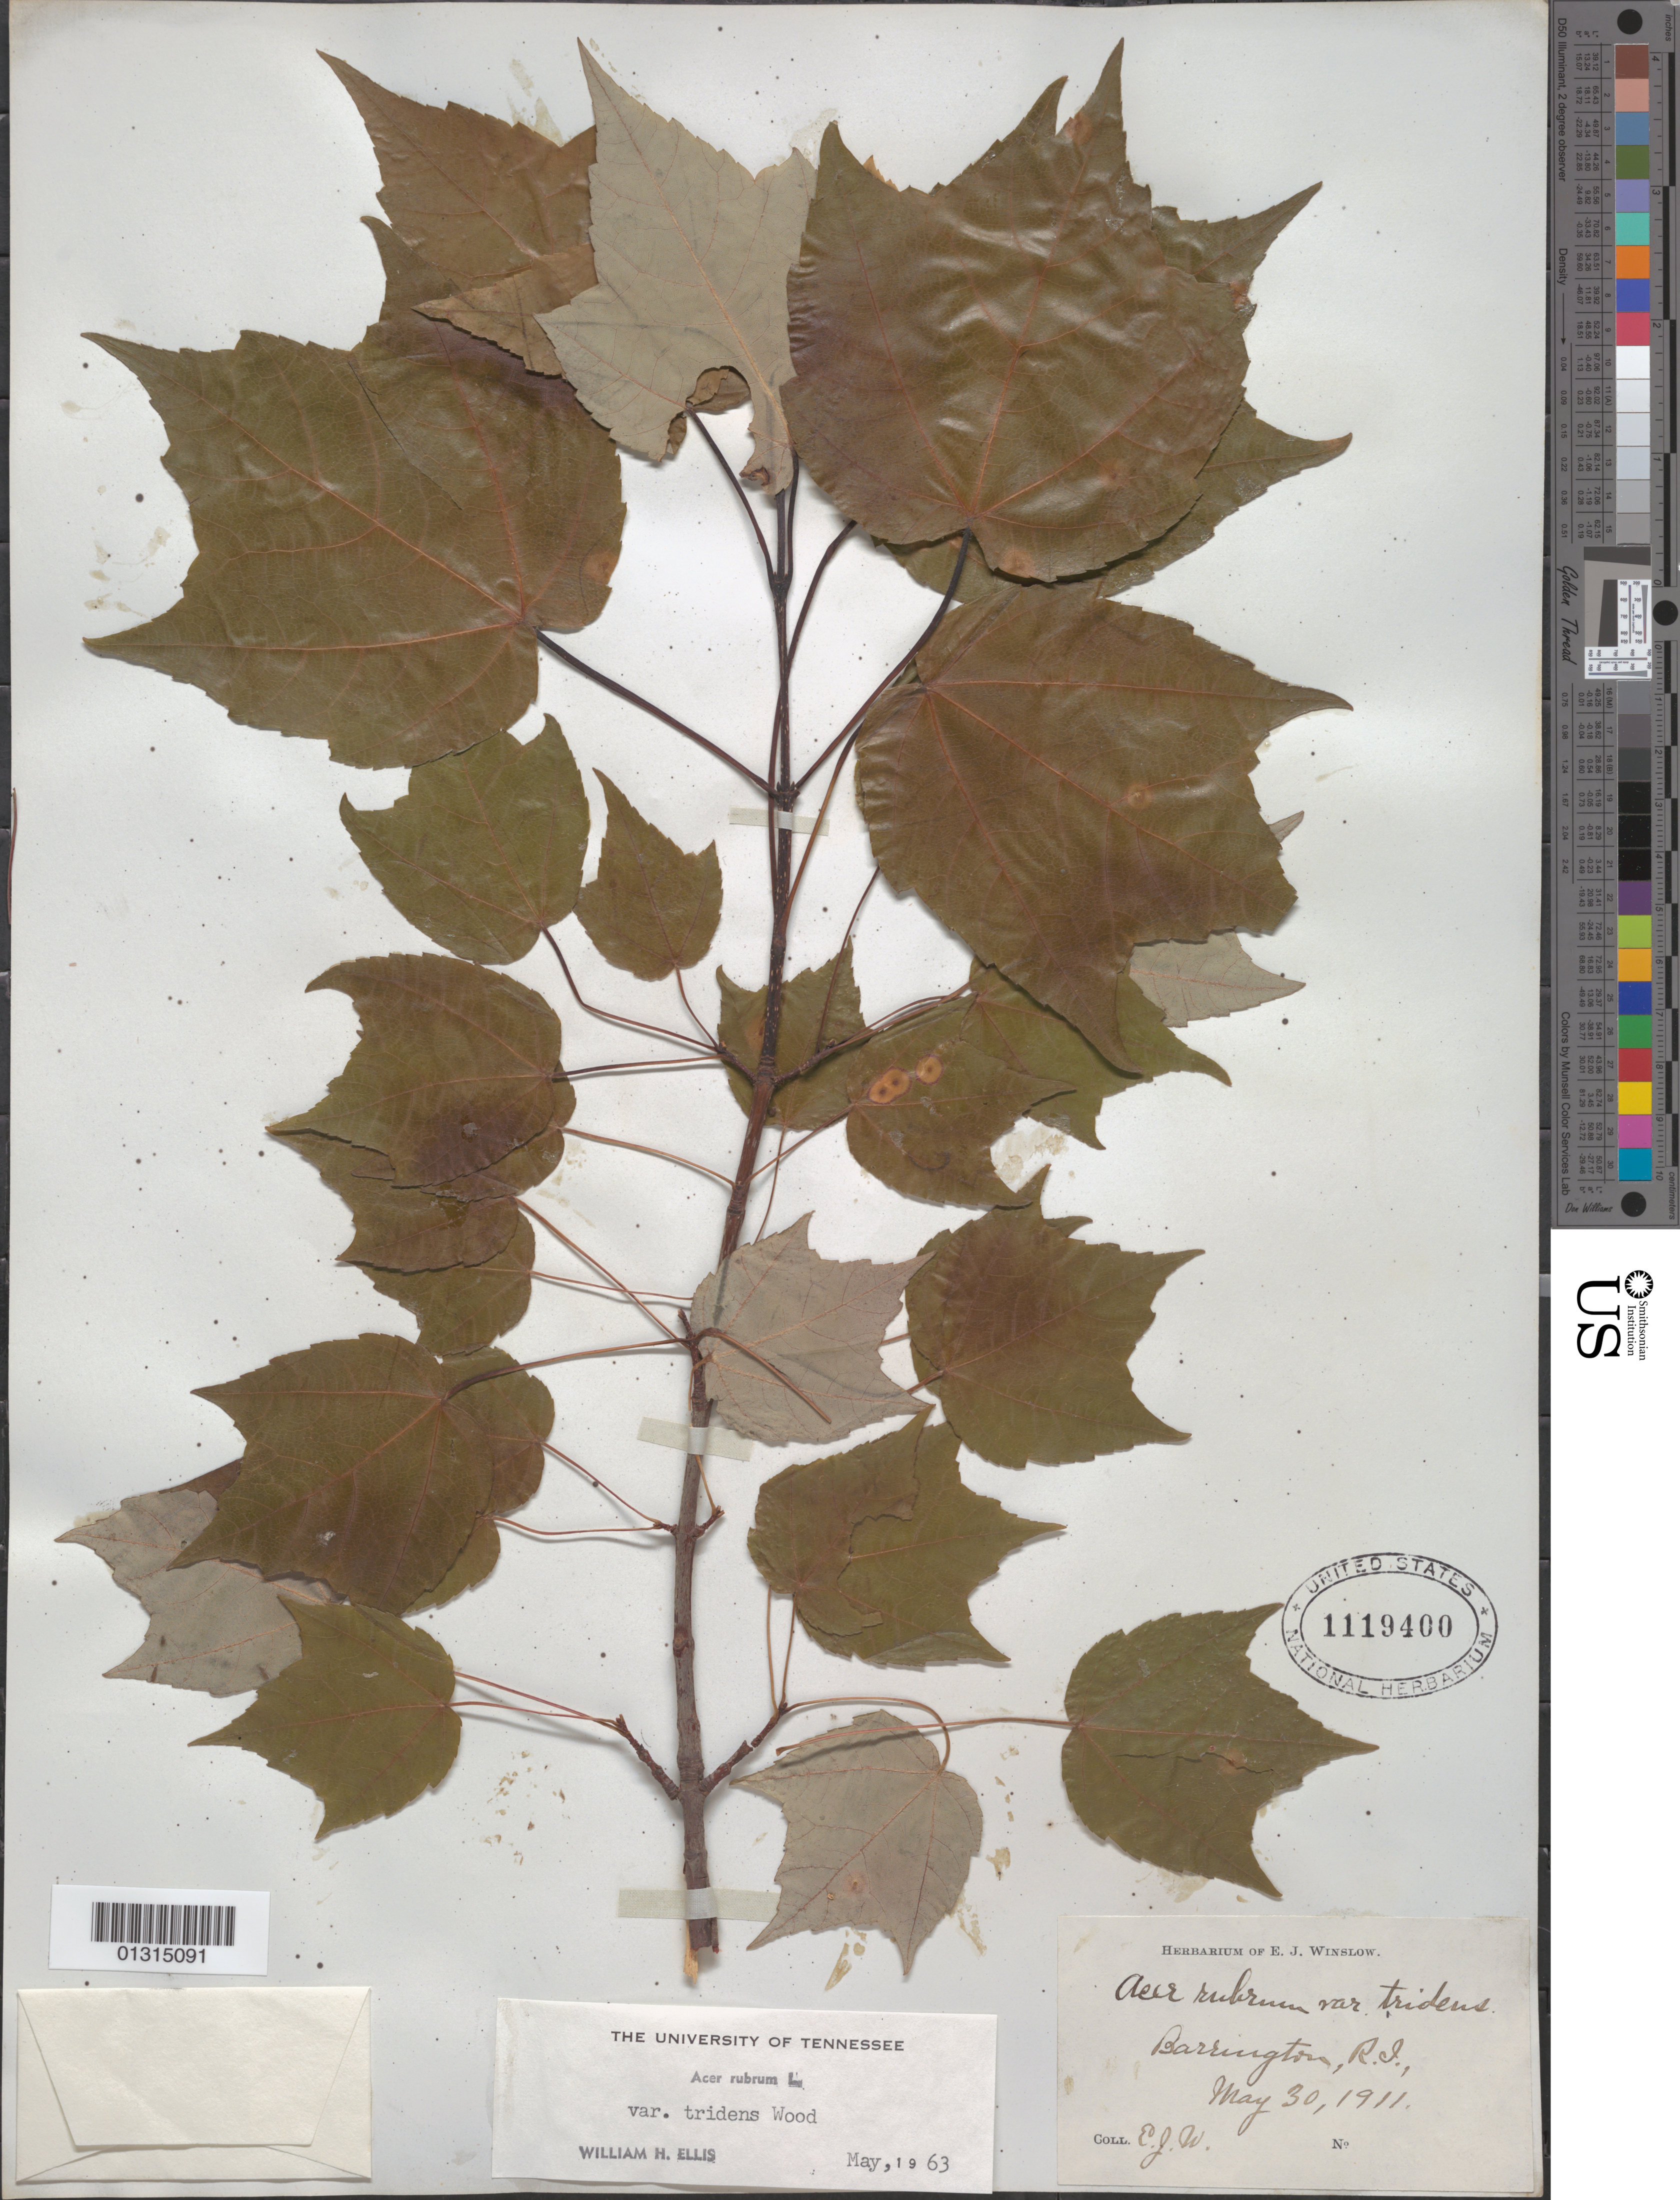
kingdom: Plantae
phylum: Tracheophyta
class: Magnoliopsida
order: Sapindales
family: Sapindaceae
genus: Acer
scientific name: Acer rubrum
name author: L.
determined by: Ellis, W. H.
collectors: E. Winslow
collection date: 1911-05-30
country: United States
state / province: Rhode Island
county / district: Bristol County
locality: Barrington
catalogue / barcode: US 1119400